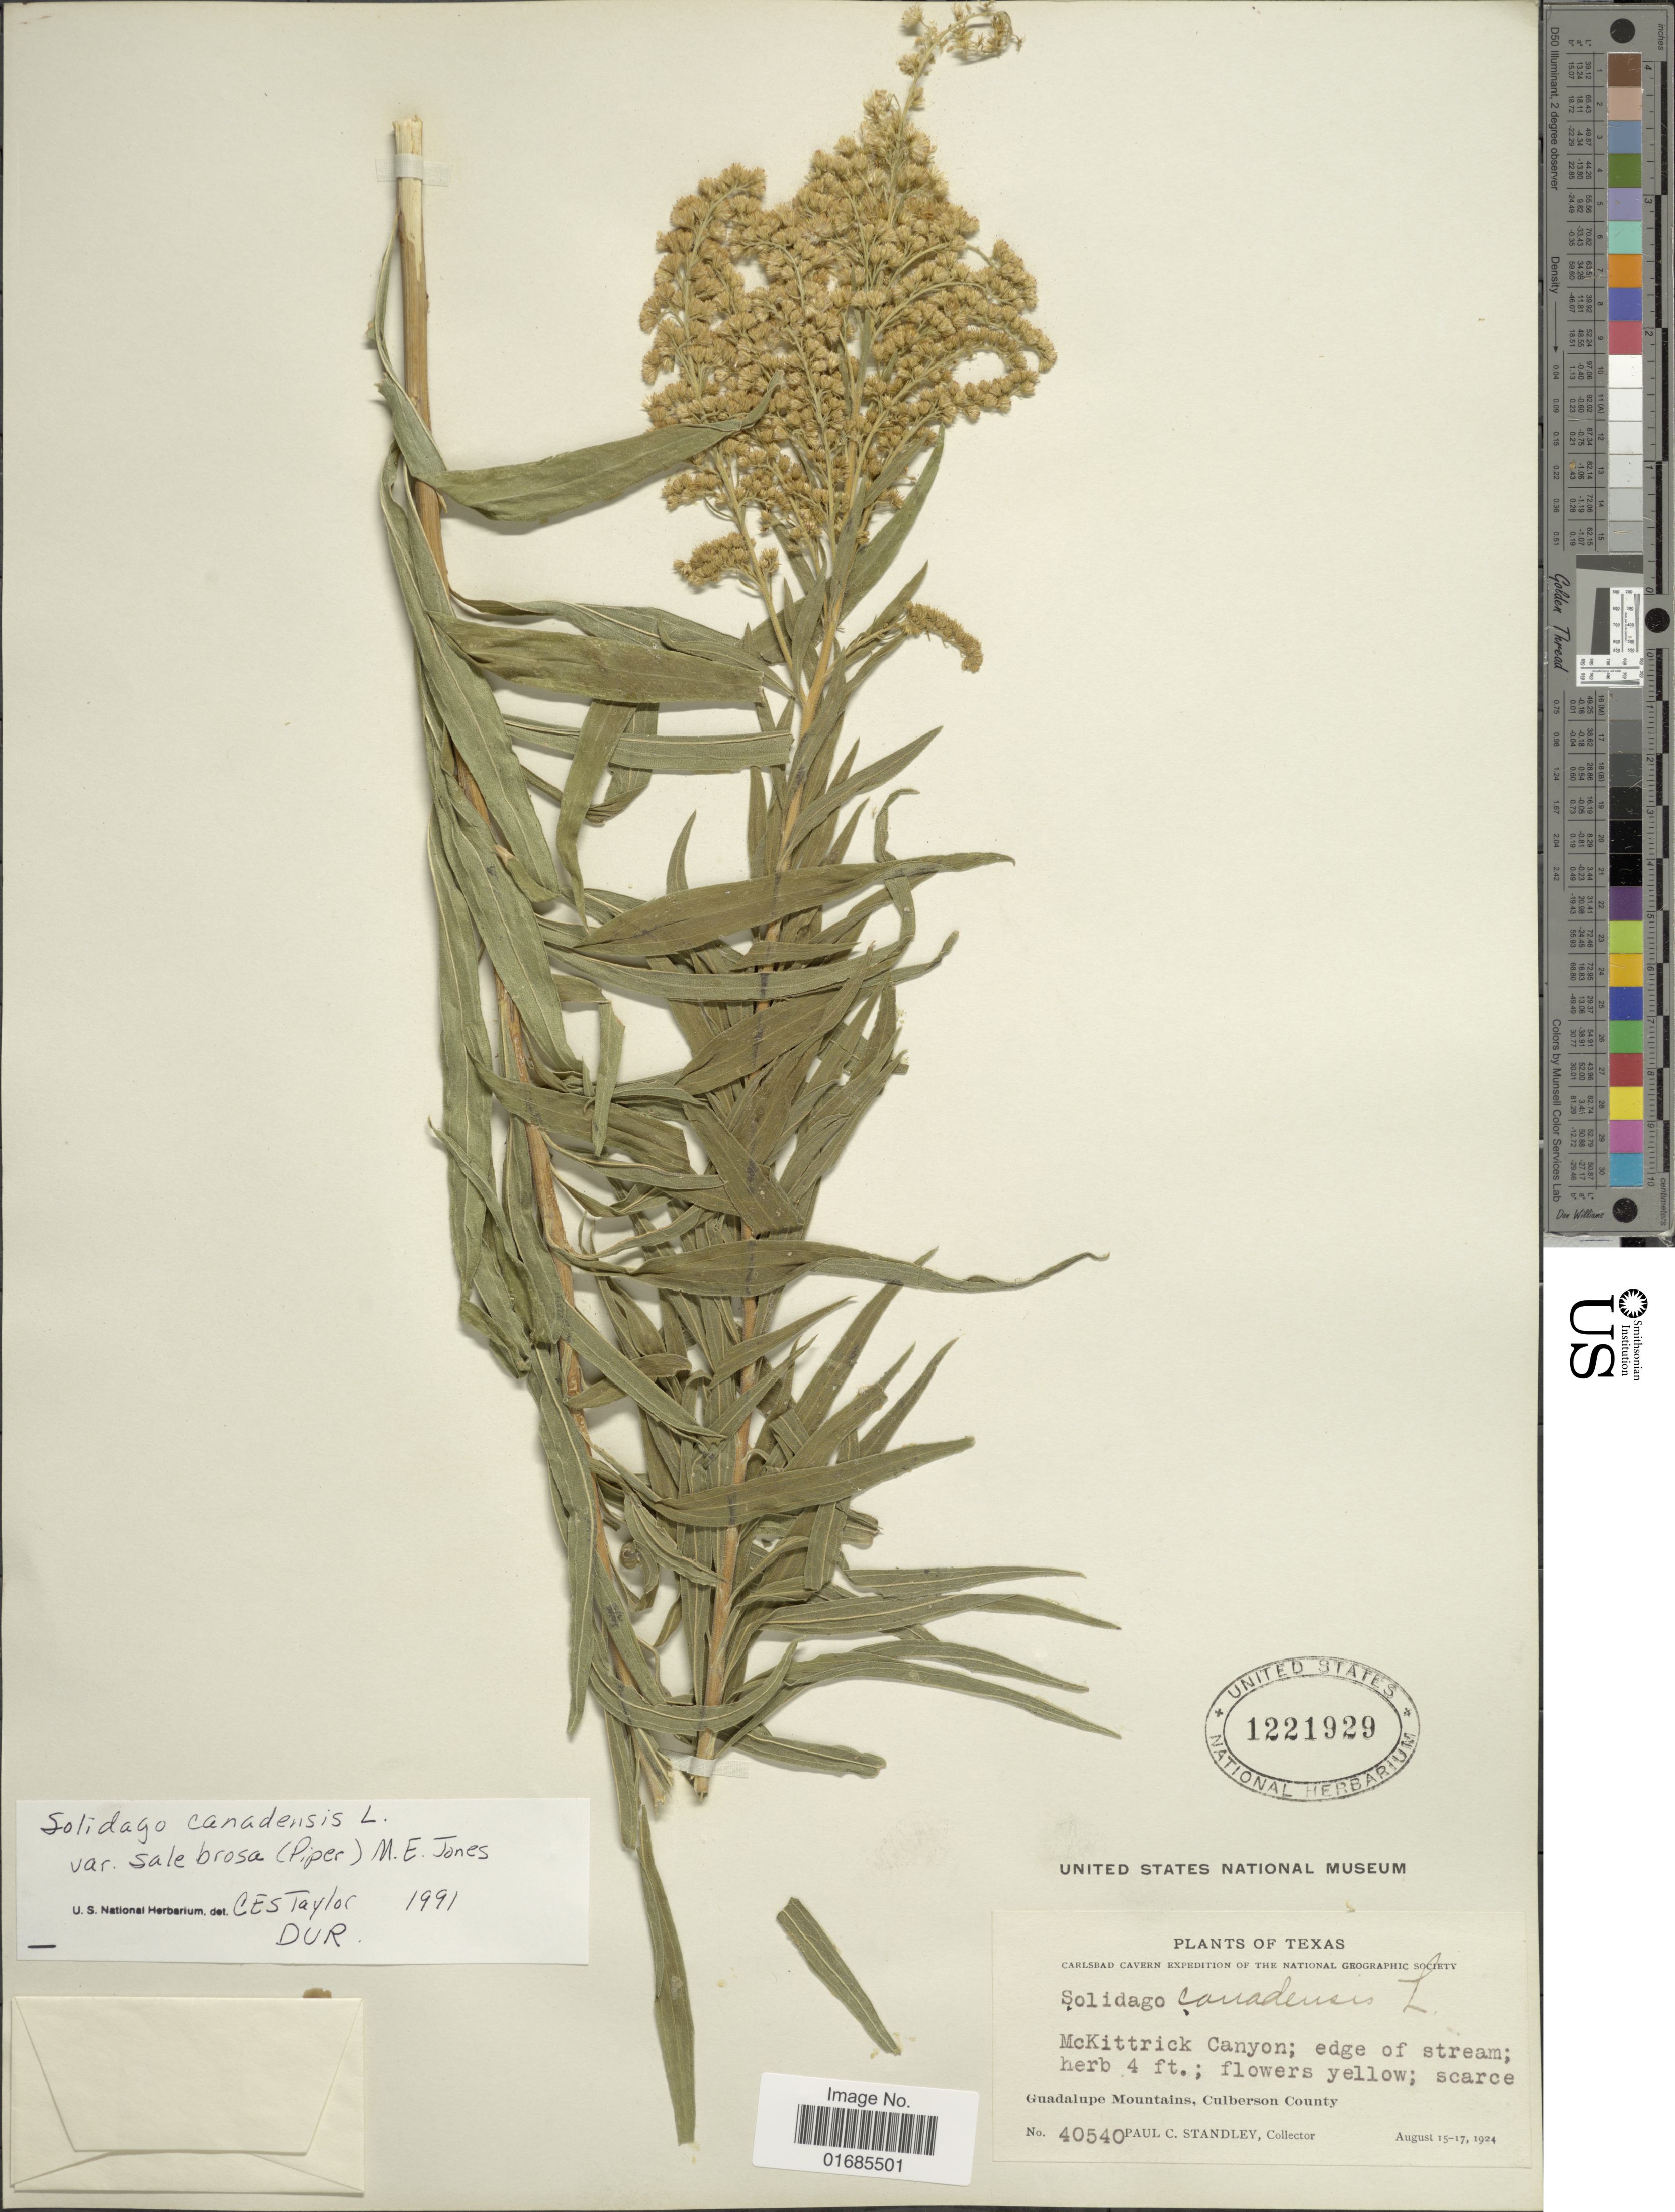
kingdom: Plantae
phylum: Tracheophyta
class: Magnoliopsida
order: Asterales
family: Asteraceae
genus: Solidago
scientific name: Solidago canadensis var. salebrosa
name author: (Piper) M.E. Jones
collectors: P. C. Standley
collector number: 40540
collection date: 1924-08-15/1924-08-17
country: United States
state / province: Texas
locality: McKittrick Canyon, Guadalupe Mountains, Culberson County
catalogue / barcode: US 1221929